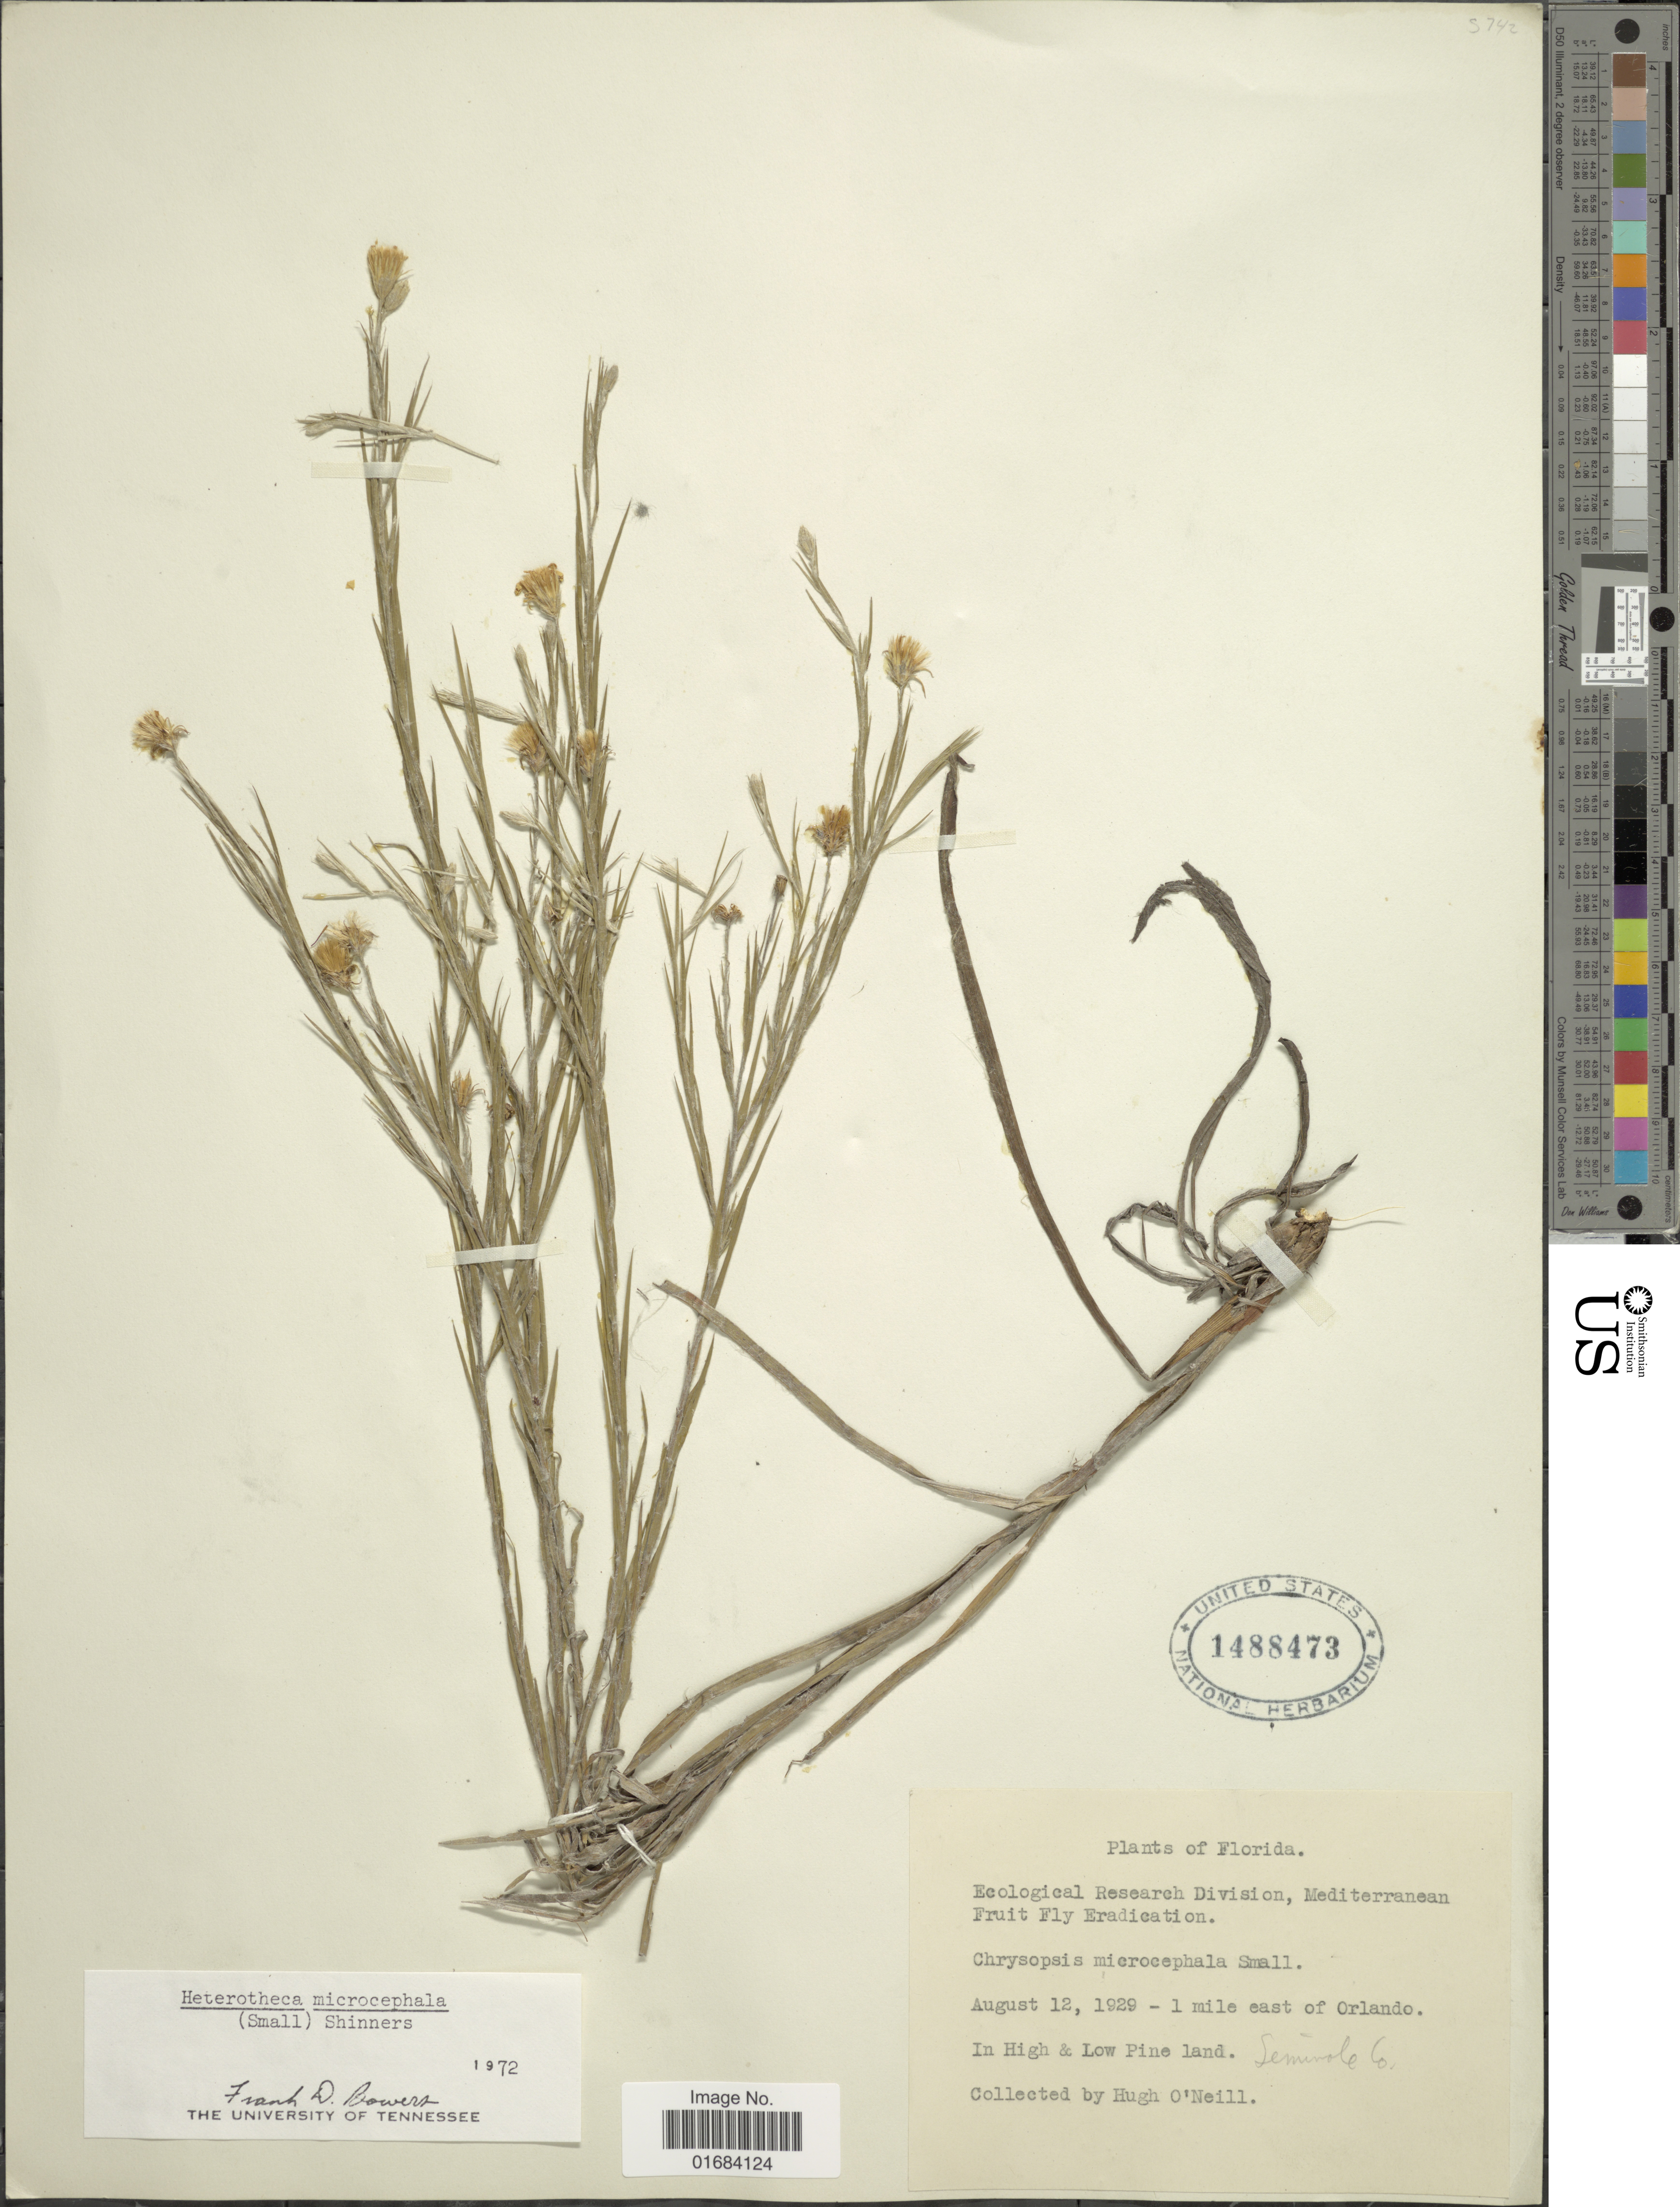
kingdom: Plantae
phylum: Tracheophyta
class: Magnoliopsida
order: Asterales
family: Asteraceae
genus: Pityopsis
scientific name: Pityopsis microcephala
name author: Small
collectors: H. O'Neill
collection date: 1929-08-12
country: United States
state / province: Florida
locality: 1 mile east of Orlando, In High & Low Pine land, Seminole Co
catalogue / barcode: US 1488473